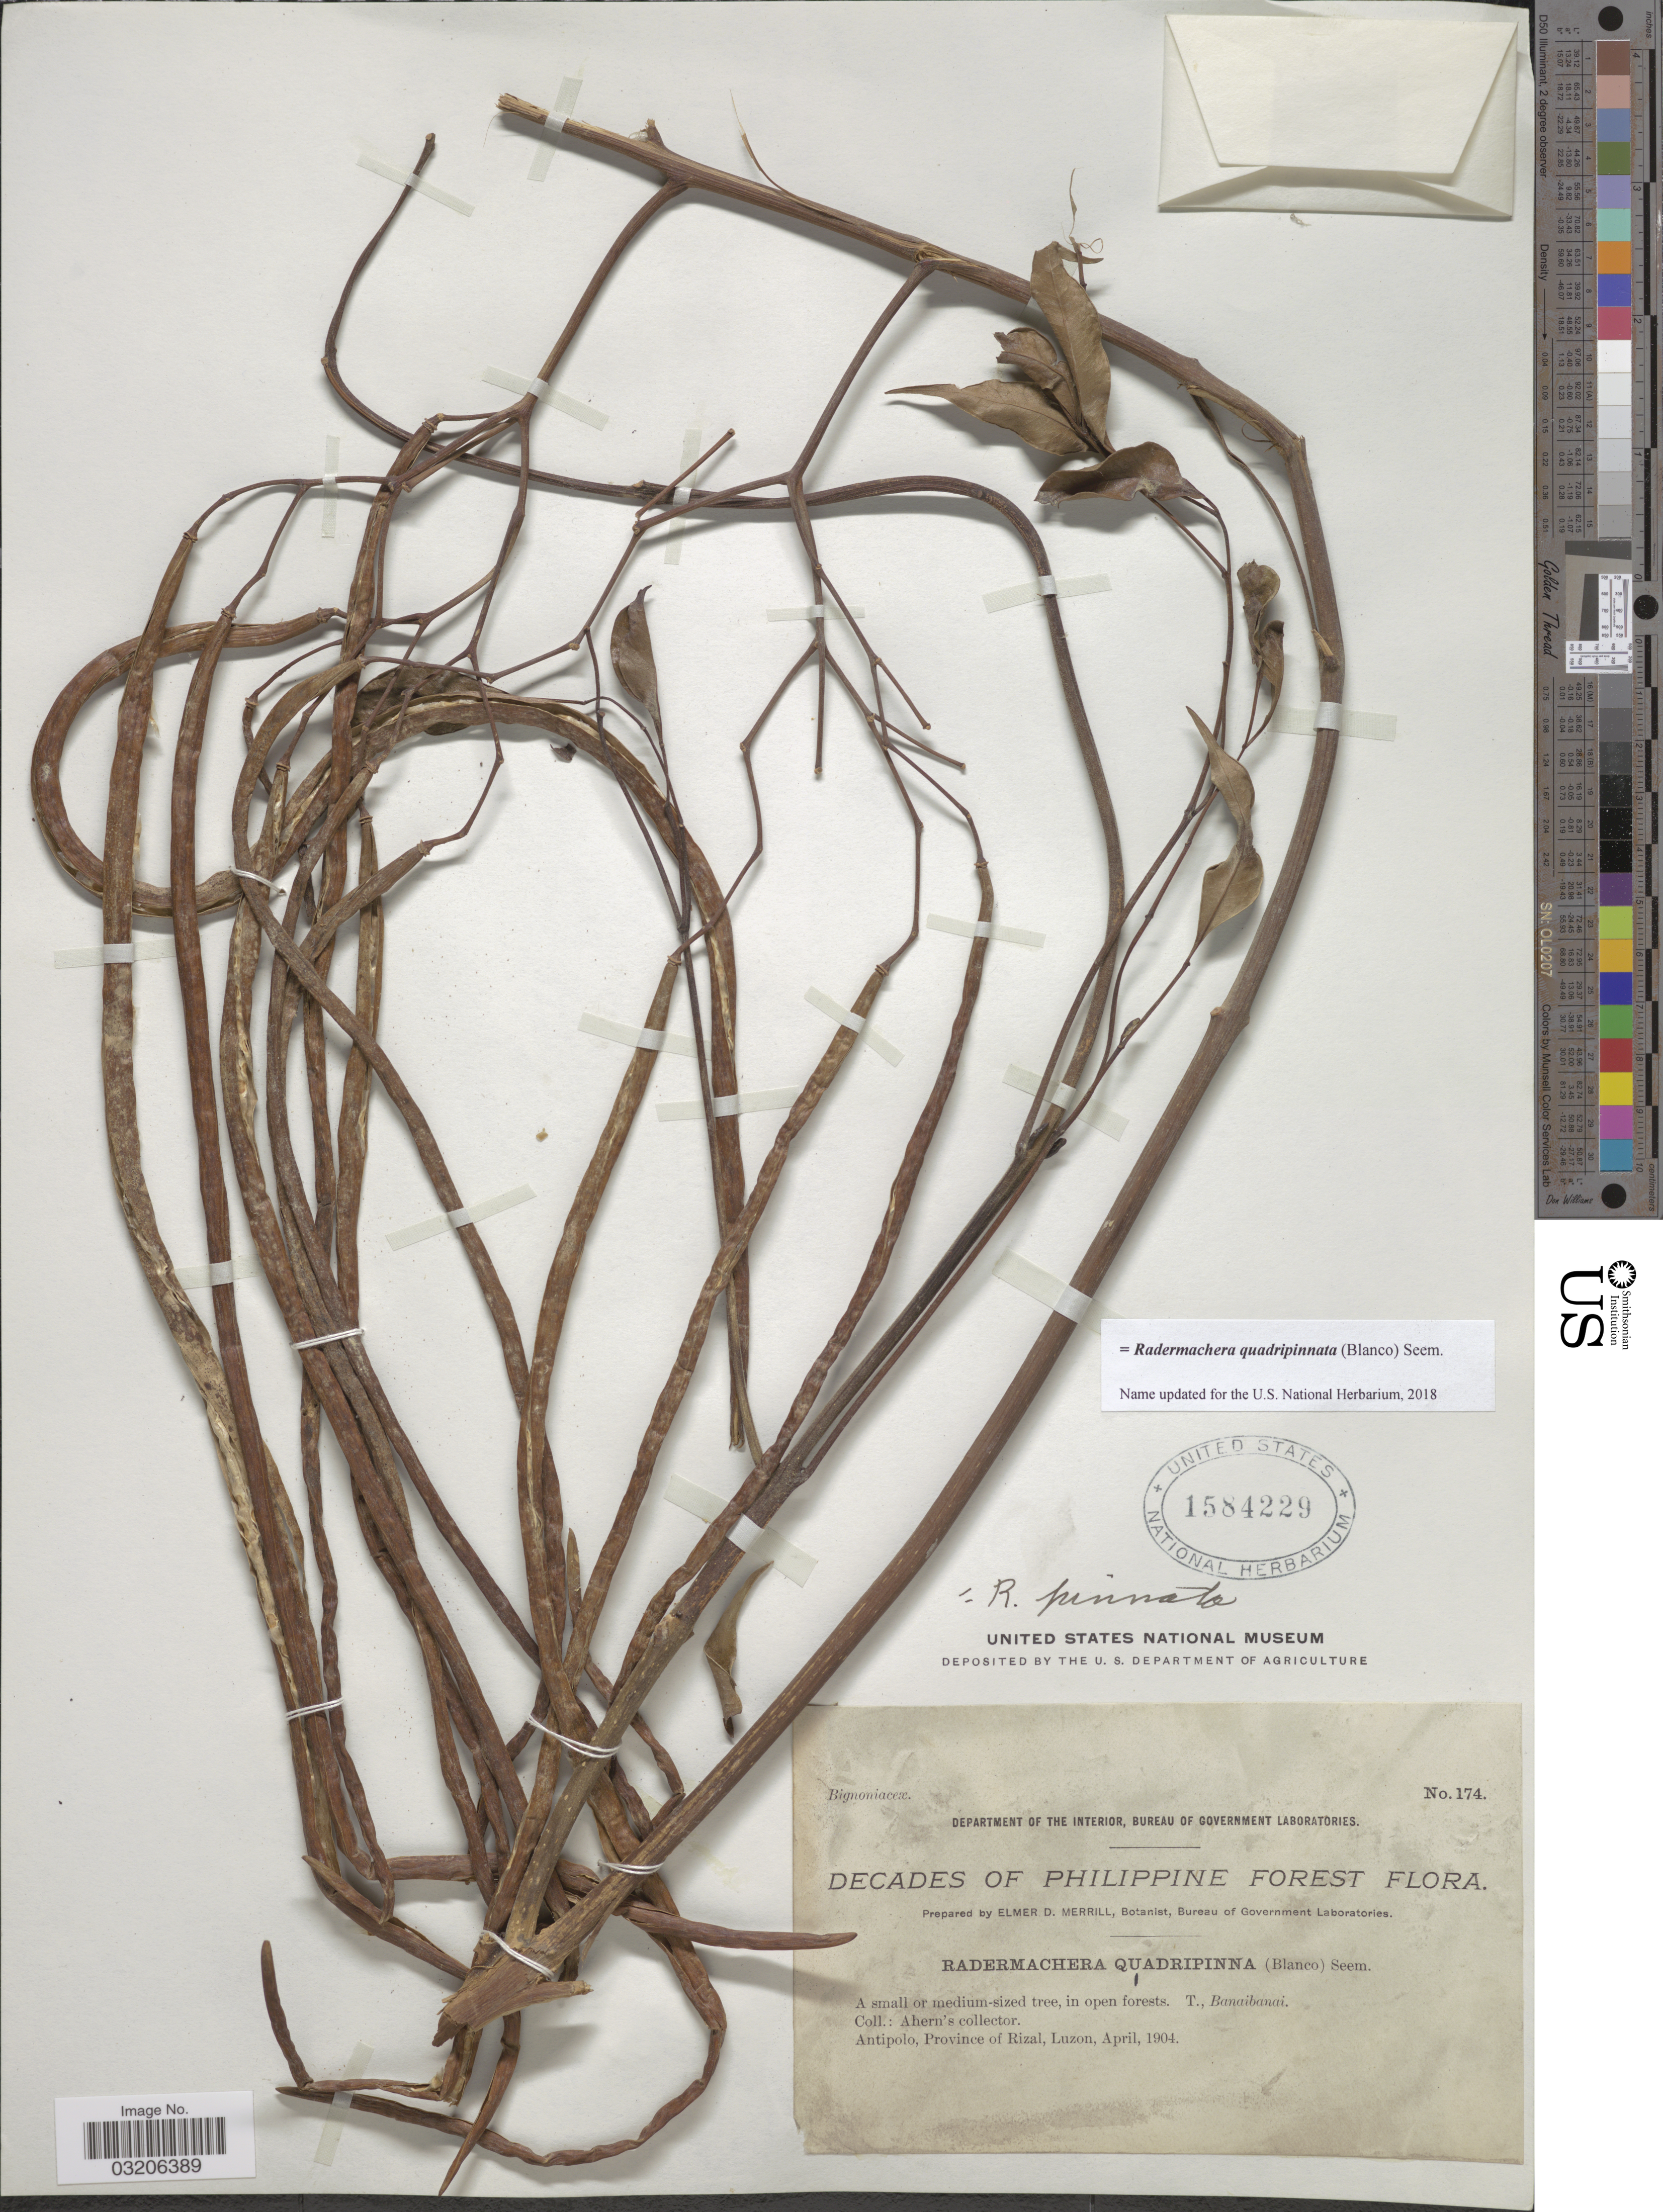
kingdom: Plantae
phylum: Tracheophyta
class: Magnoliopsida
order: Lamiales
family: Bignoniaceae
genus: Radermachera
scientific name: Radermachera quadripinnata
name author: (Blanco) Seem.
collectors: Ahern's collector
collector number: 174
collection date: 1904-04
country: Philippines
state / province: Calabarzon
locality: Antipolo, Province of Rizal, Luzon.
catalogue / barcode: US 1584229